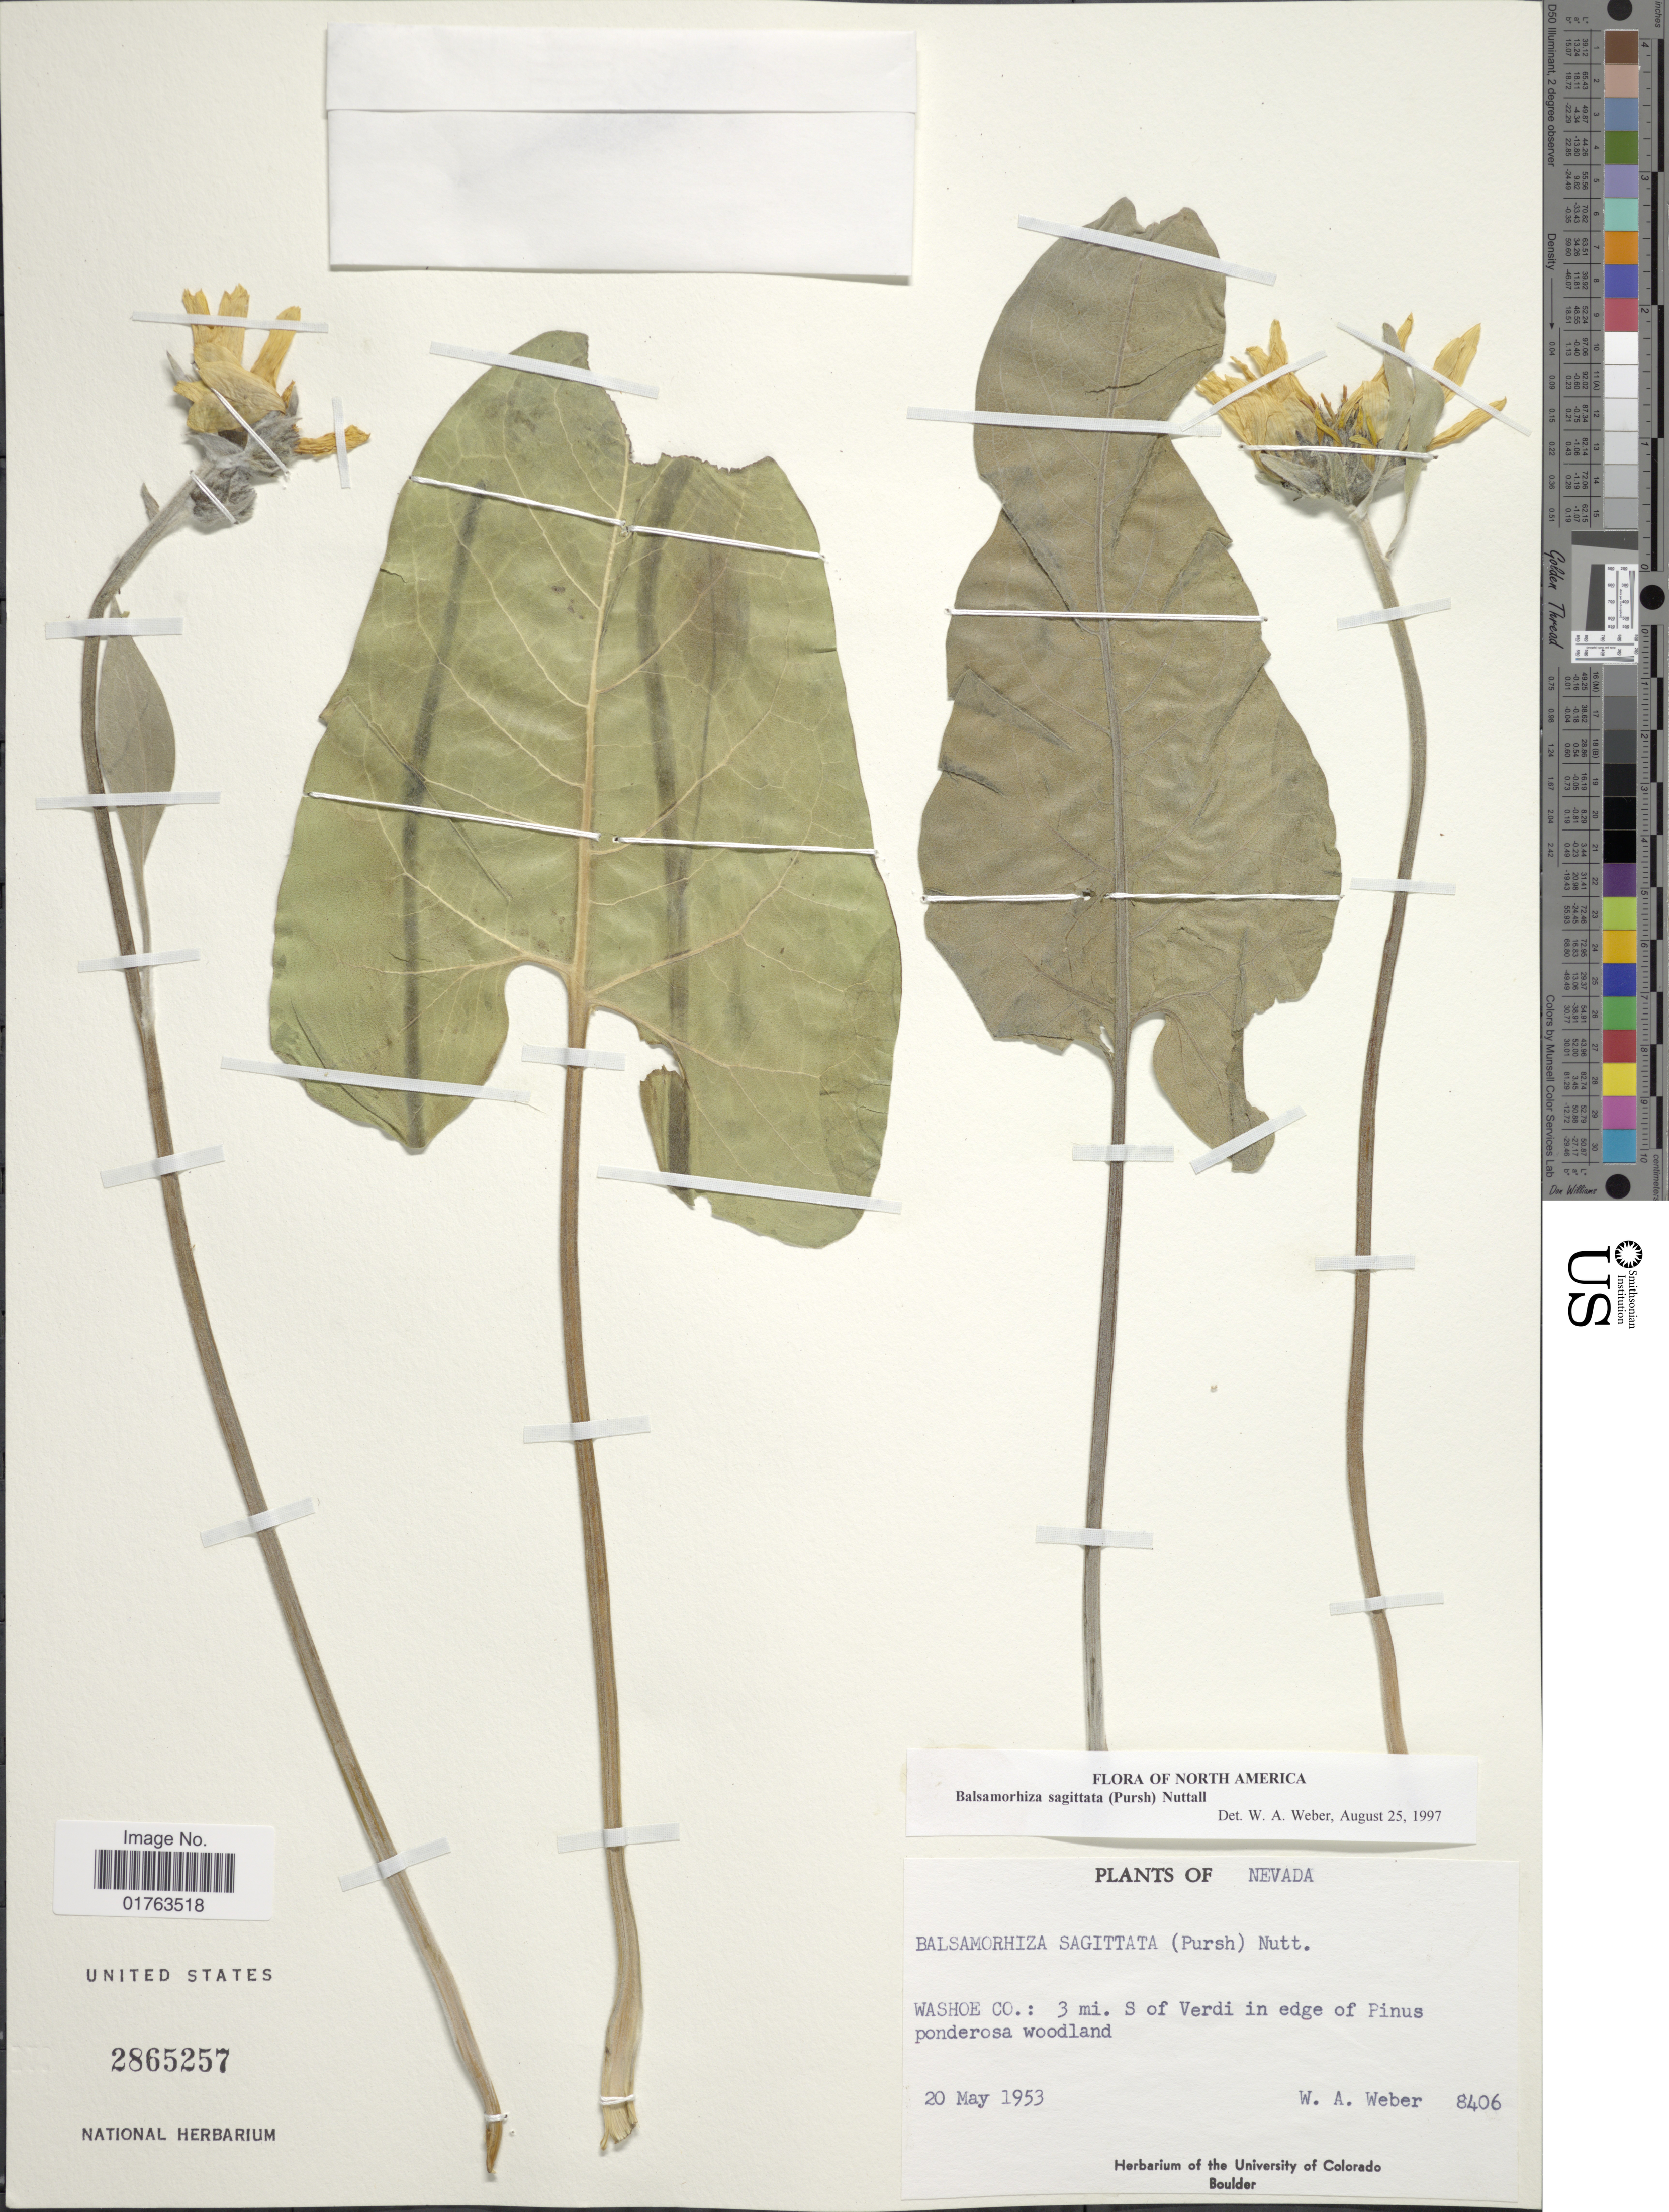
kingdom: Plantae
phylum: Tracheophyta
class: Magnoliopsida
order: Asterales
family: Asteraceae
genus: Balsamorhiza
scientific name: Balsamorhiza sagittata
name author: (Pursh) Nutt.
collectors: W. A. Weber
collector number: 8406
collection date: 1953-05-20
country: United States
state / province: Nevada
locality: Washoe Co.: 3 mi. S of Verdi in edge of Pinus ponderosa woodland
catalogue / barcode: US 2865257